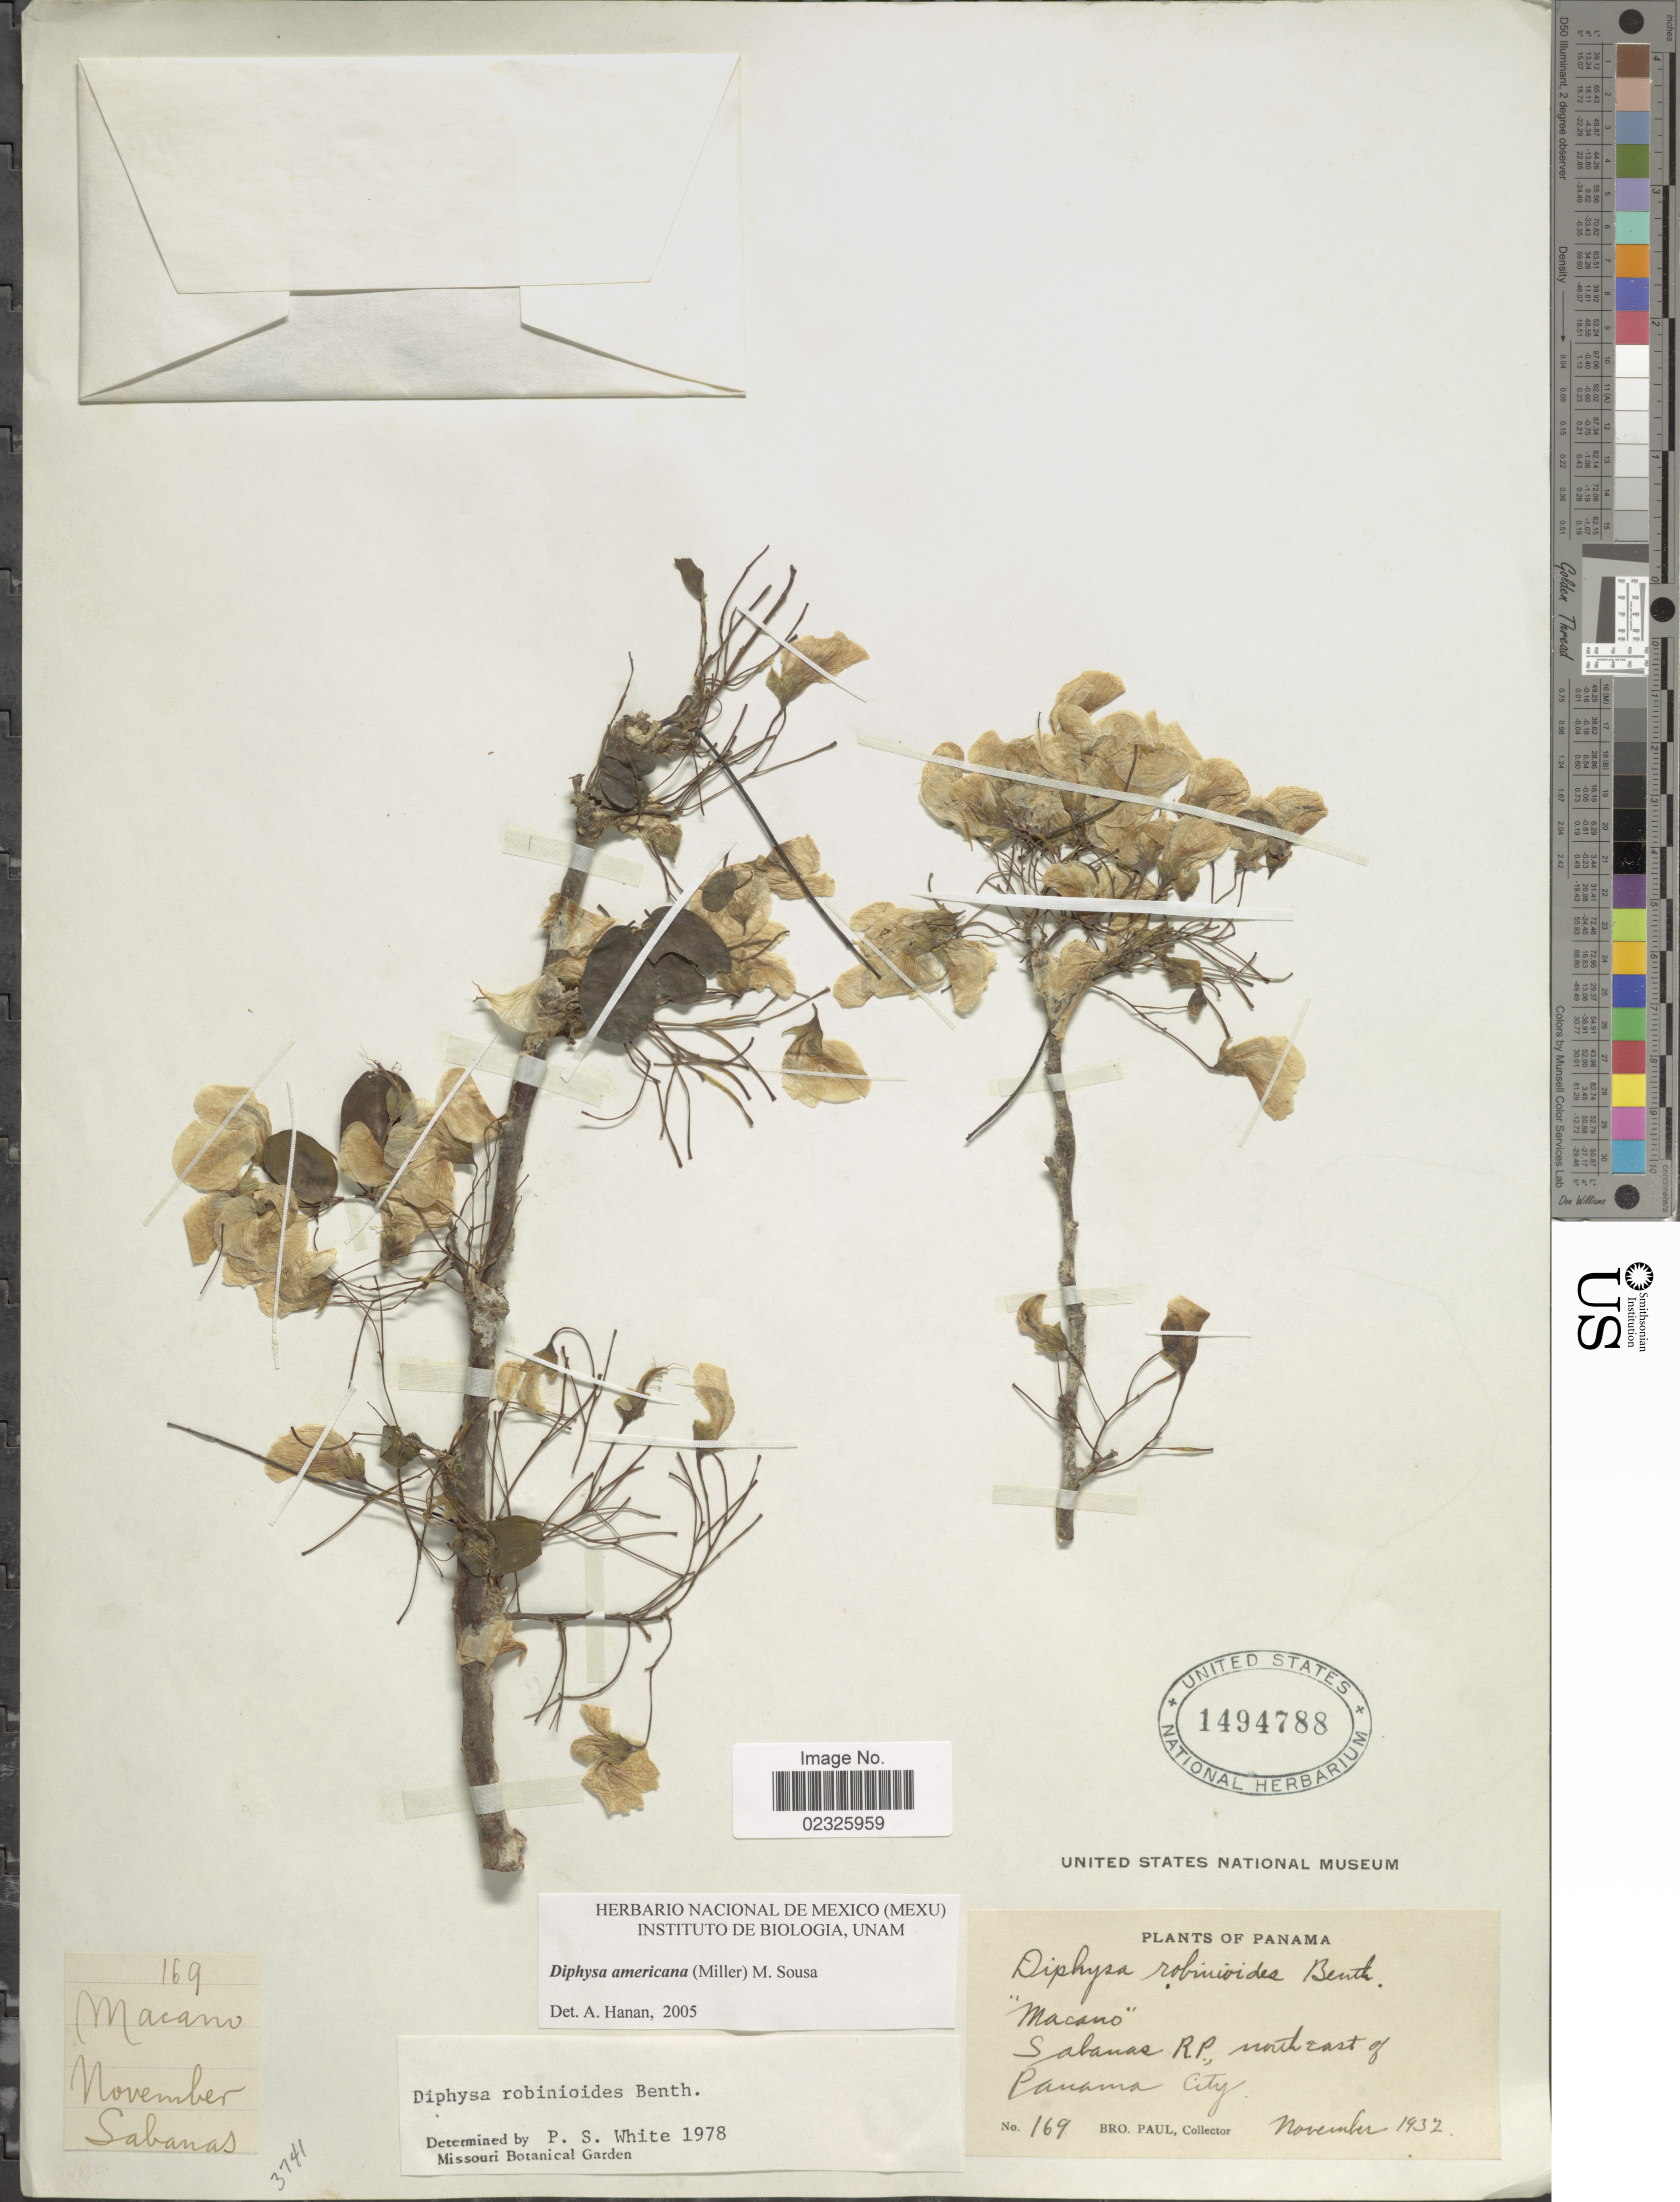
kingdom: Plantae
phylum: Tracheophyta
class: Magnoliopsida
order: Fabales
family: Fabaceae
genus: Diphysa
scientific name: Diphysa americana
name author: (Mill.) M. Sousa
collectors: B. Paul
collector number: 169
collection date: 1932-11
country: Panama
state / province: Panamá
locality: Sabanas R.O., northeast of Panama City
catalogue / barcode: US 1494788